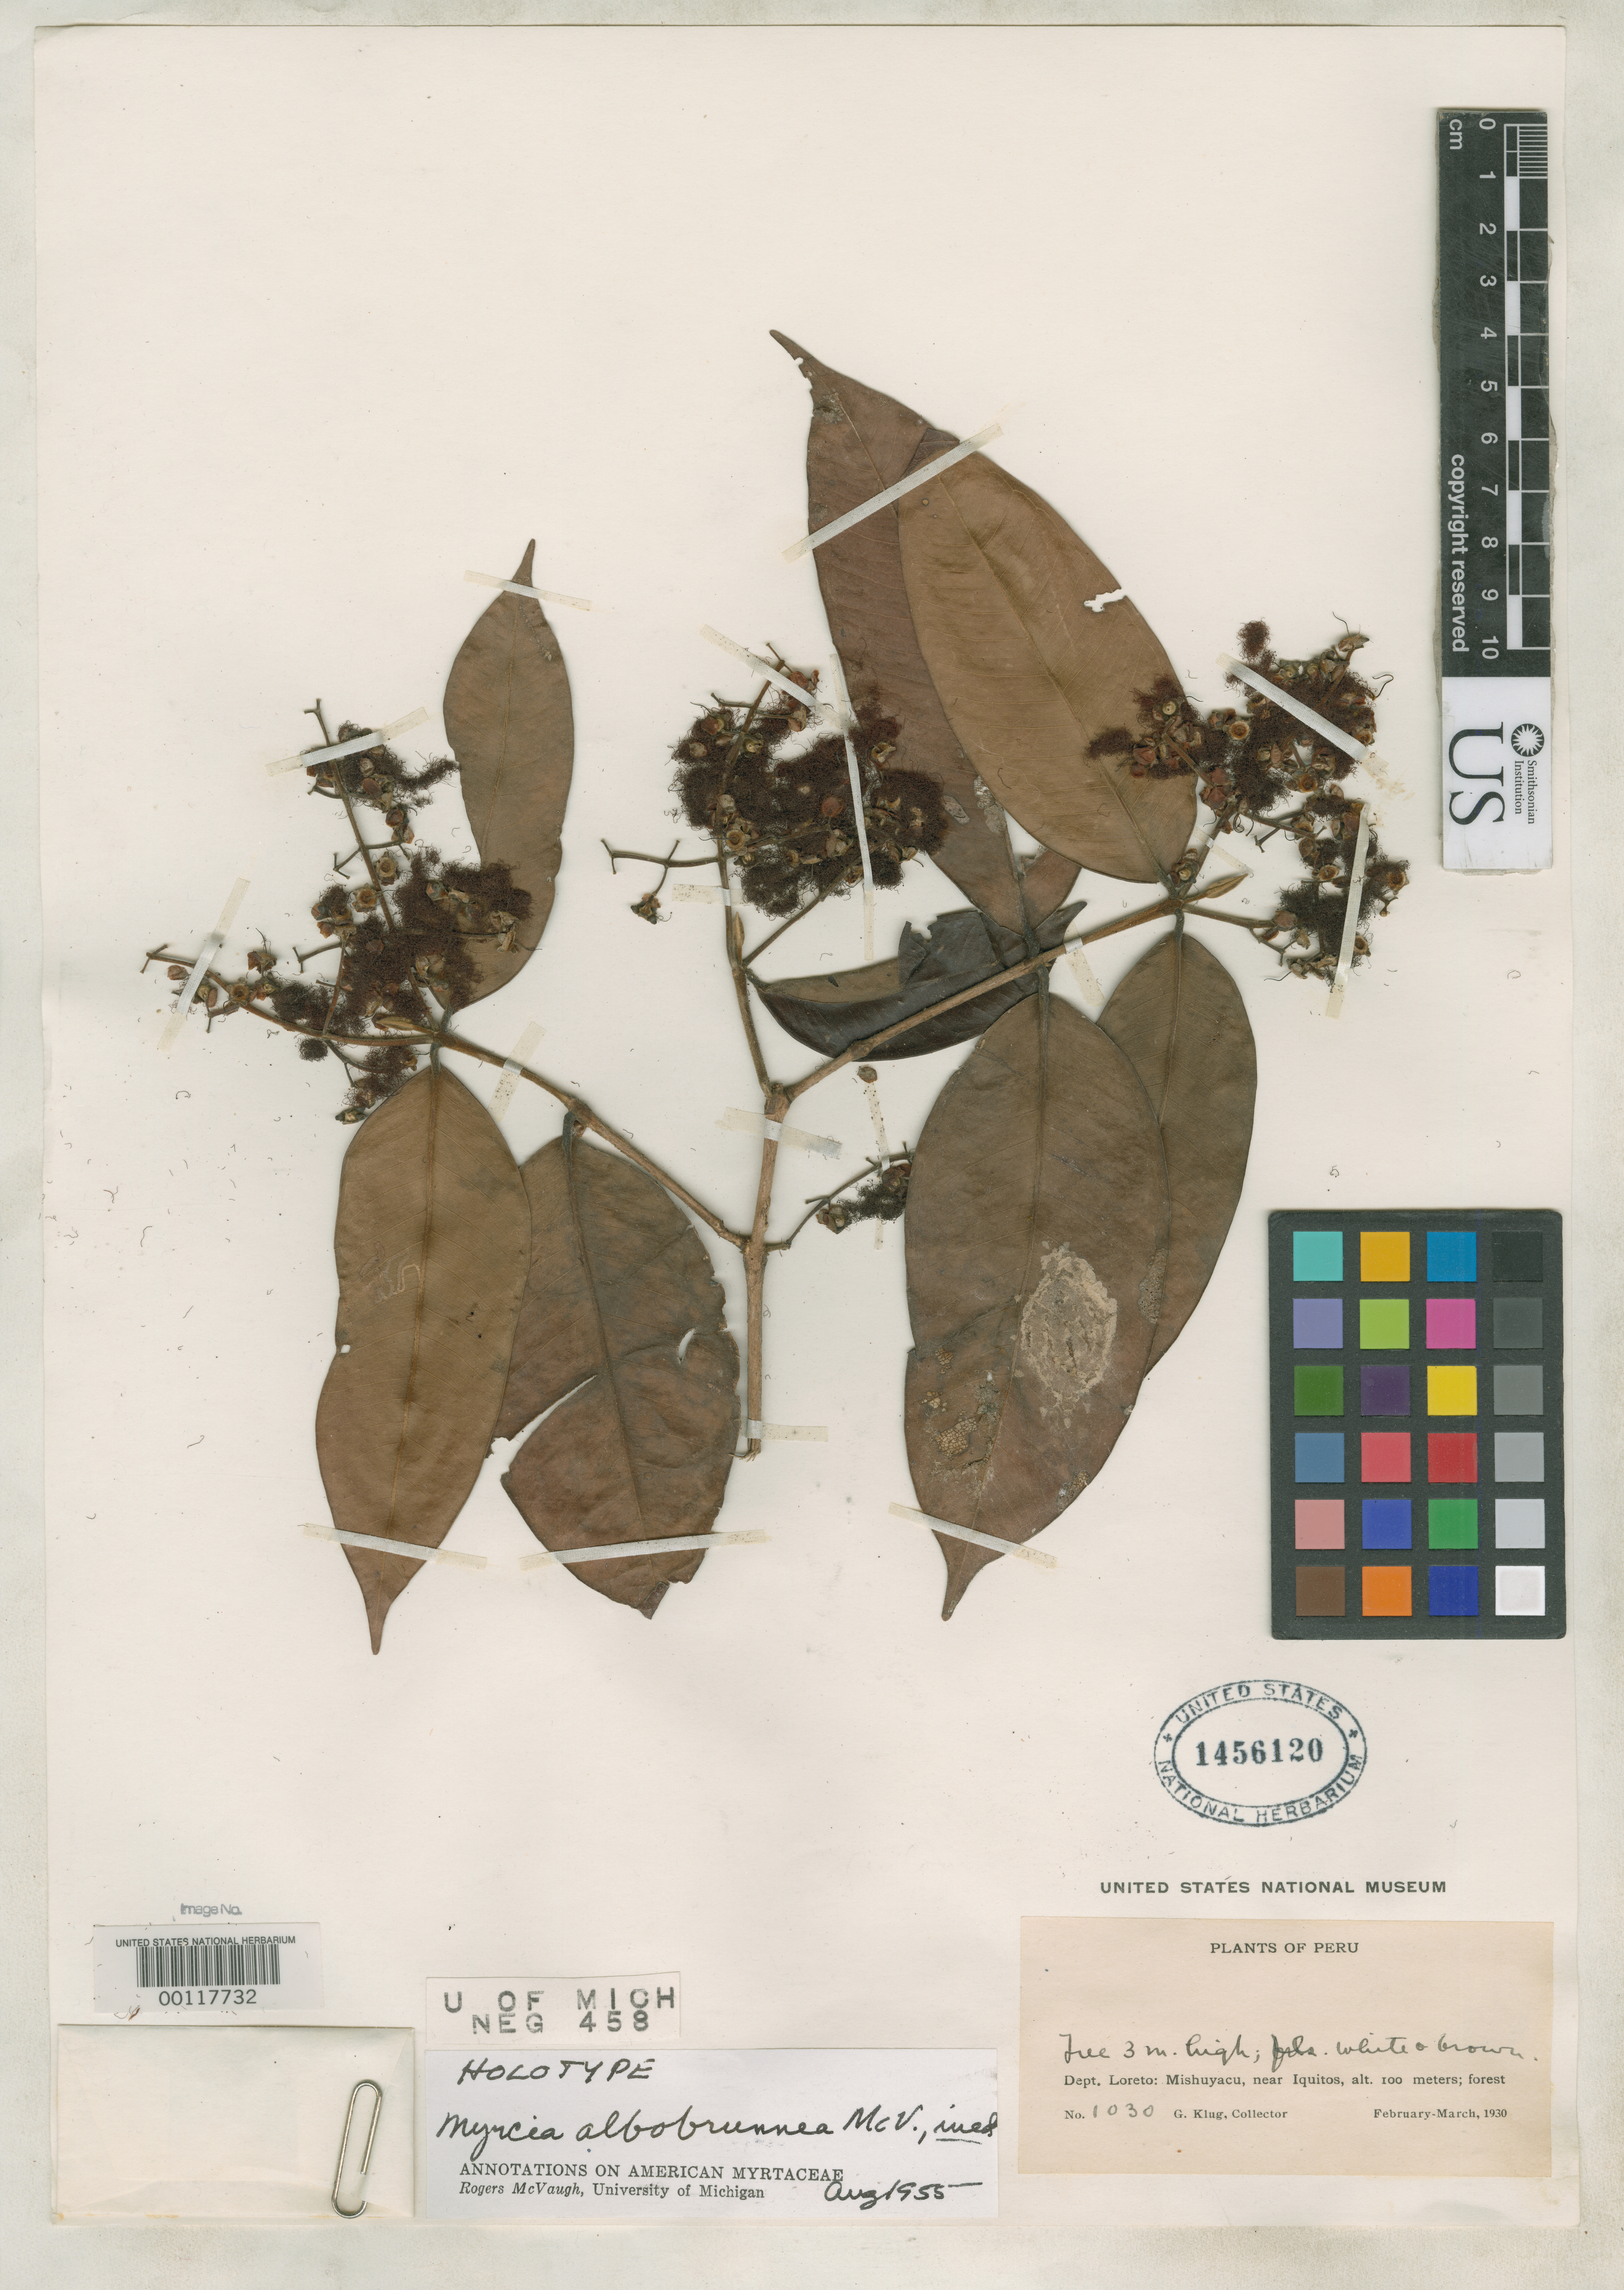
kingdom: Plantae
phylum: Tracheophyta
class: Magnoliopsida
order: Myrtales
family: Myrtaceae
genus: Myrcia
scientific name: Myrcia albobrunnea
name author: McVaugh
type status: Holotype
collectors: G. Klug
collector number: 1030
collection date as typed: Feb 1930 to -- Mar 1930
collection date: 1930-02/1930-03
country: Peru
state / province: Loreto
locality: Mishuyacu.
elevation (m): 100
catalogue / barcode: US 1456120